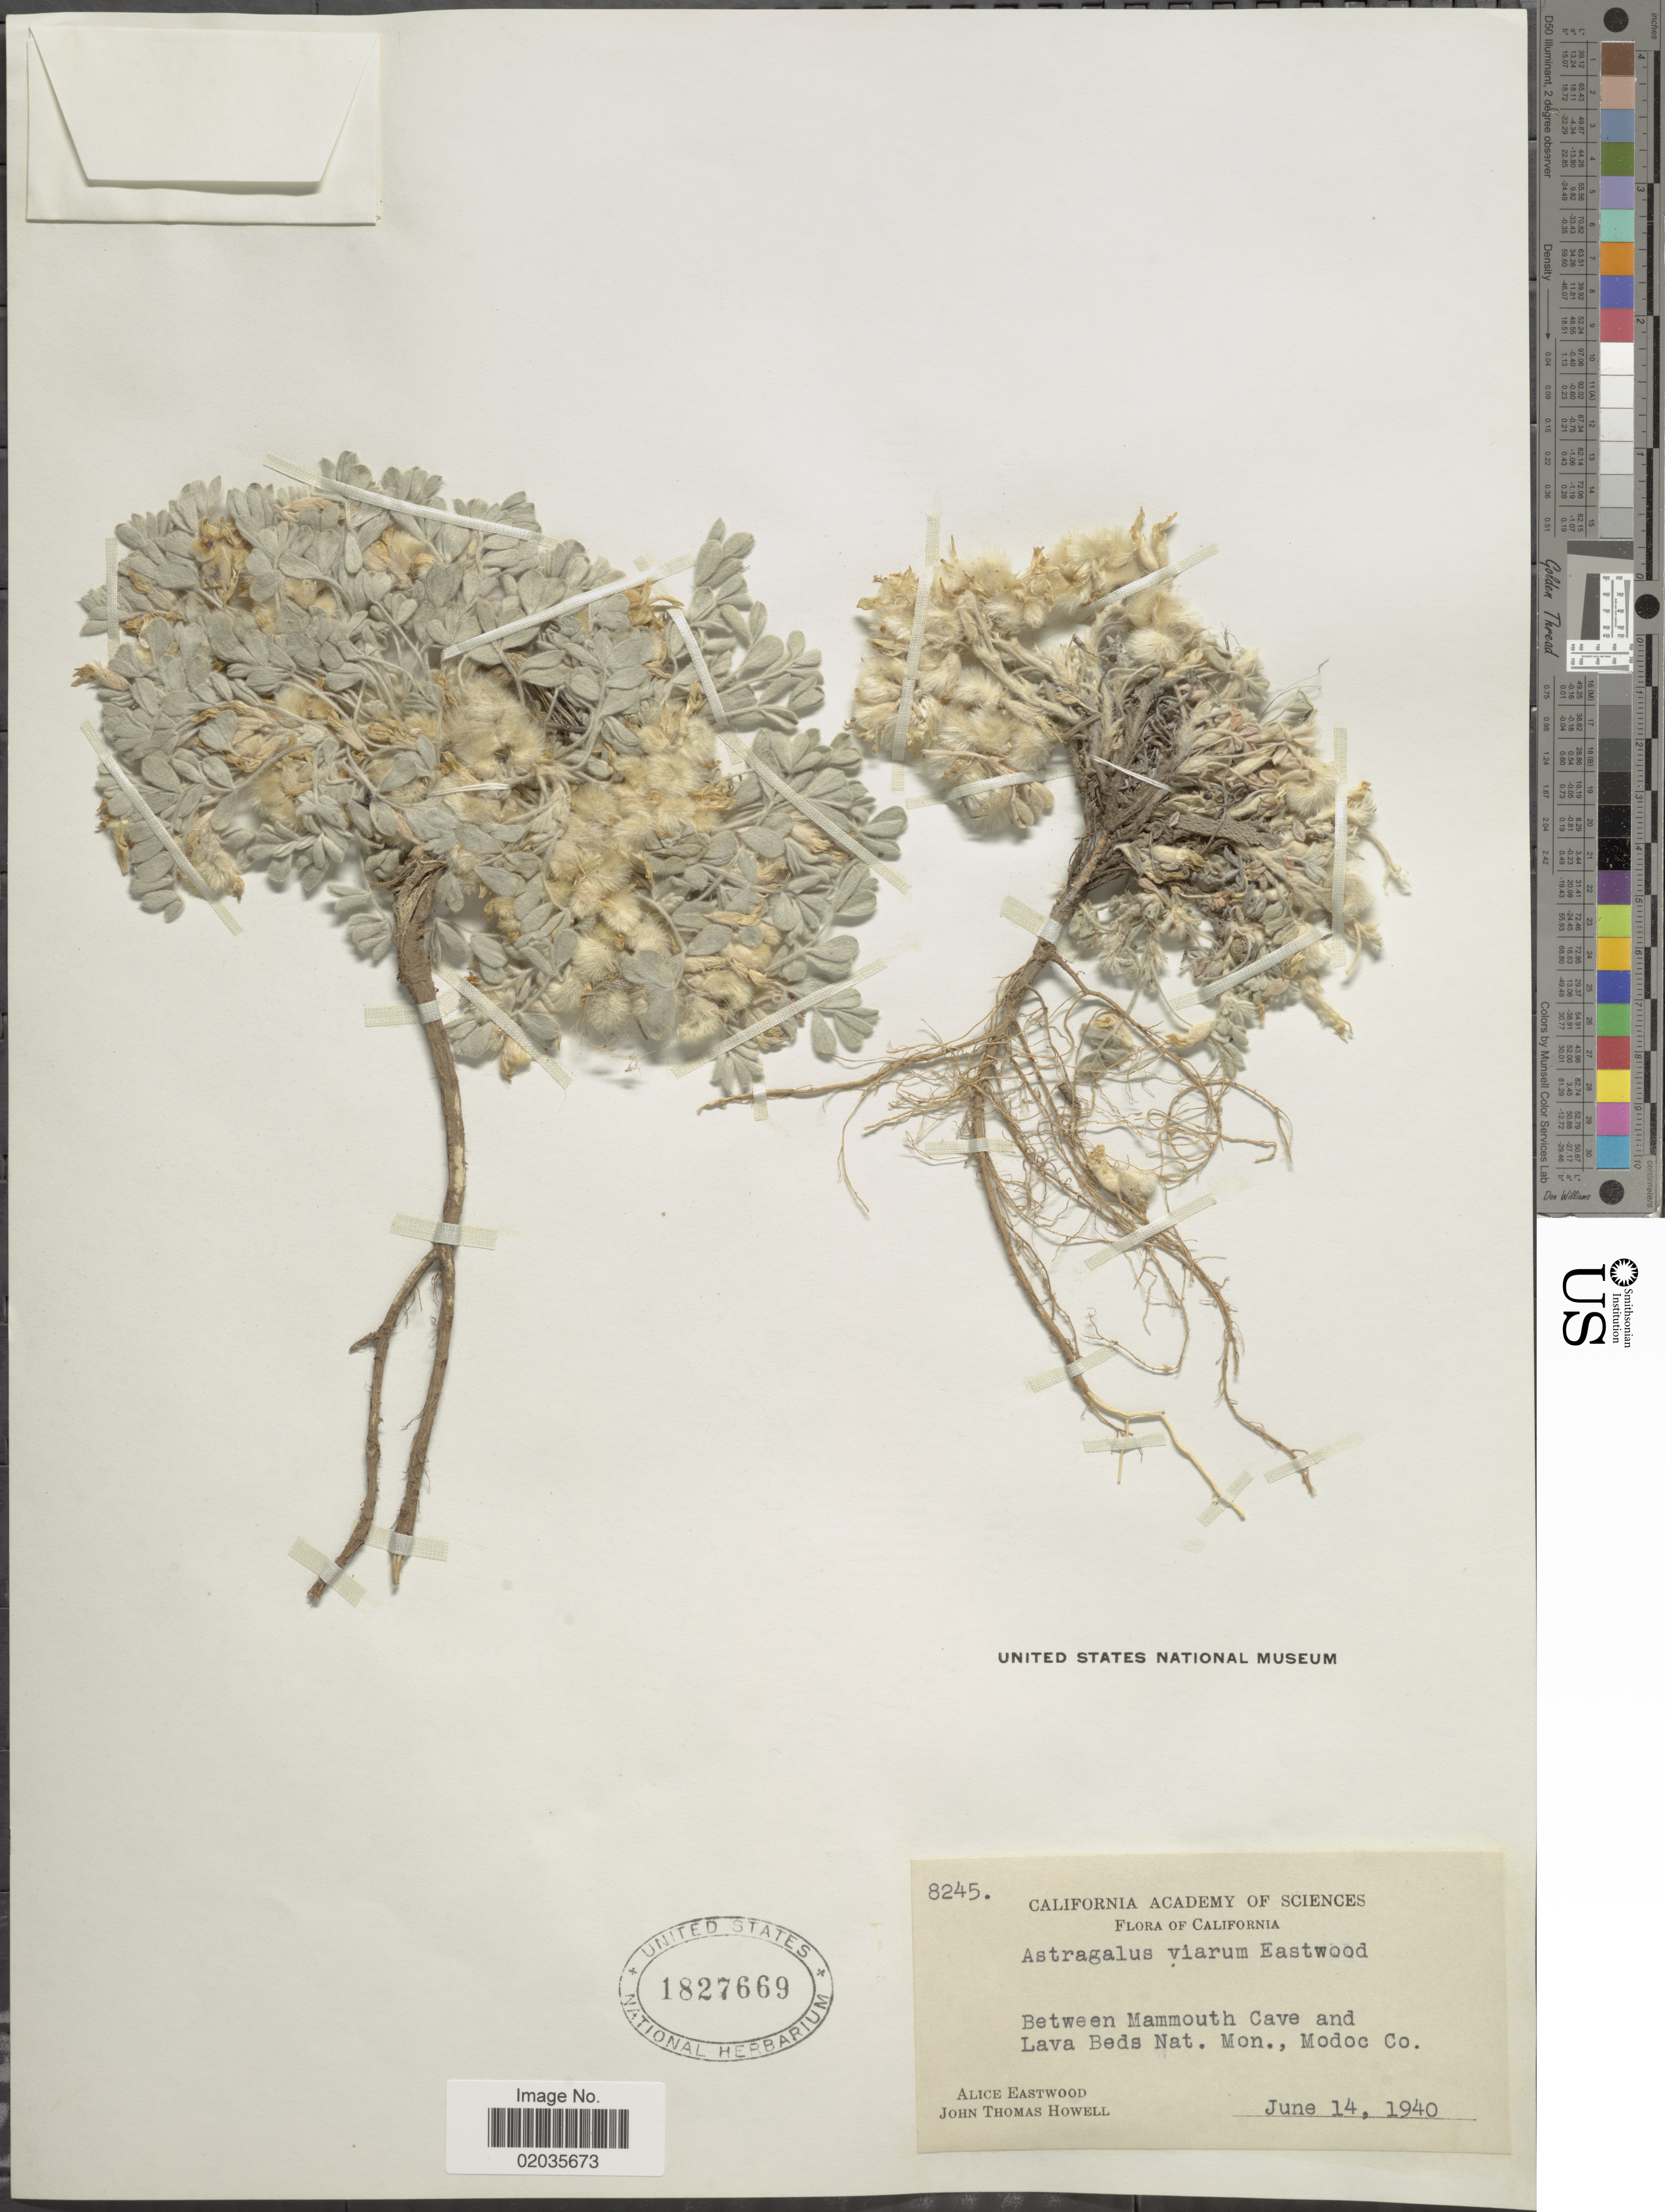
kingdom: Plantae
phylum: Tracheophyta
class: Magnoliopsida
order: Fabales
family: Fabaceae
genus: Astragalus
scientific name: Astragalus viarius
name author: Eastw.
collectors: A. Eastwood & J. T. Howell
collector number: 8245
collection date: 1940-06-14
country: United States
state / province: California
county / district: Modoc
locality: Between Mammouth Cave and Lava Beds Nat. Mon., Modoc Co.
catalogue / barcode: US 1827669